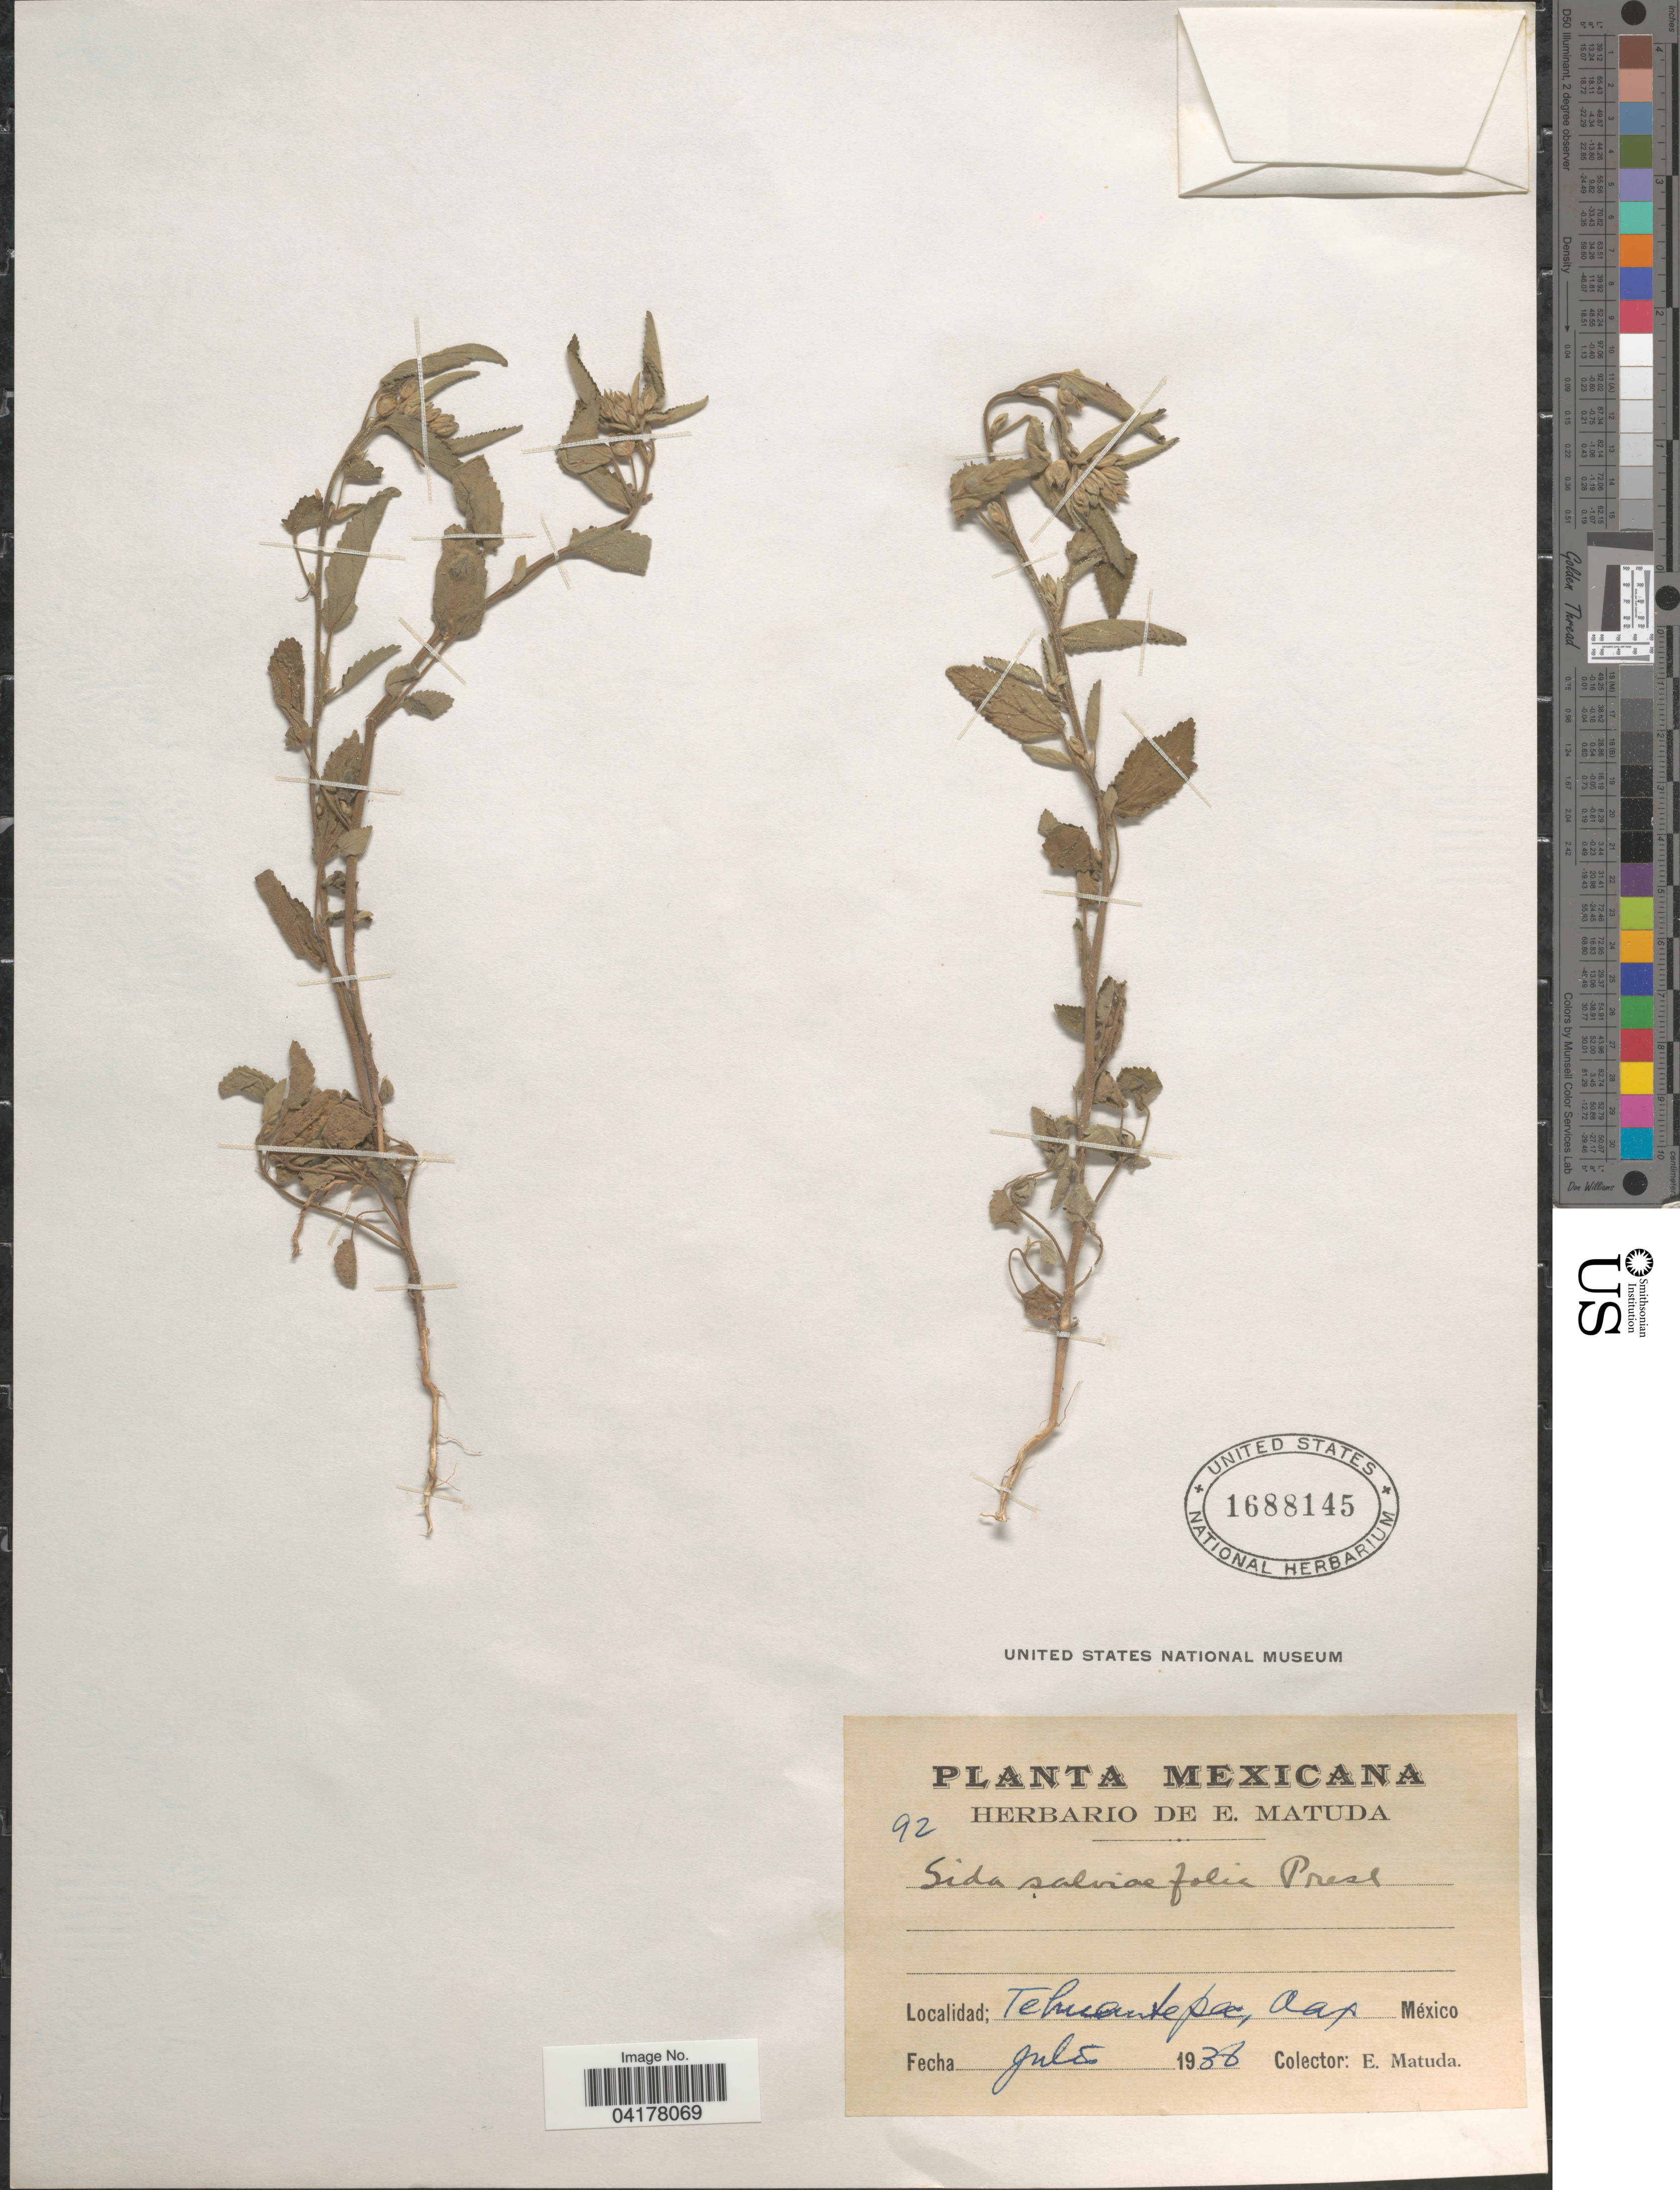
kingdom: Plantae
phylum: Tracheophyta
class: Magnoliopsida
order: Malvales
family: Malvaceae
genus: Sida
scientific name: Sida salviifolia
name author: C. Presl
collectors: E. Matuda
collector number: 92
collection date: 1936-07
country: Mexico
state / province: Oaxaca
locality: Tehuantepec.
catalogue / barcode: US 1688145